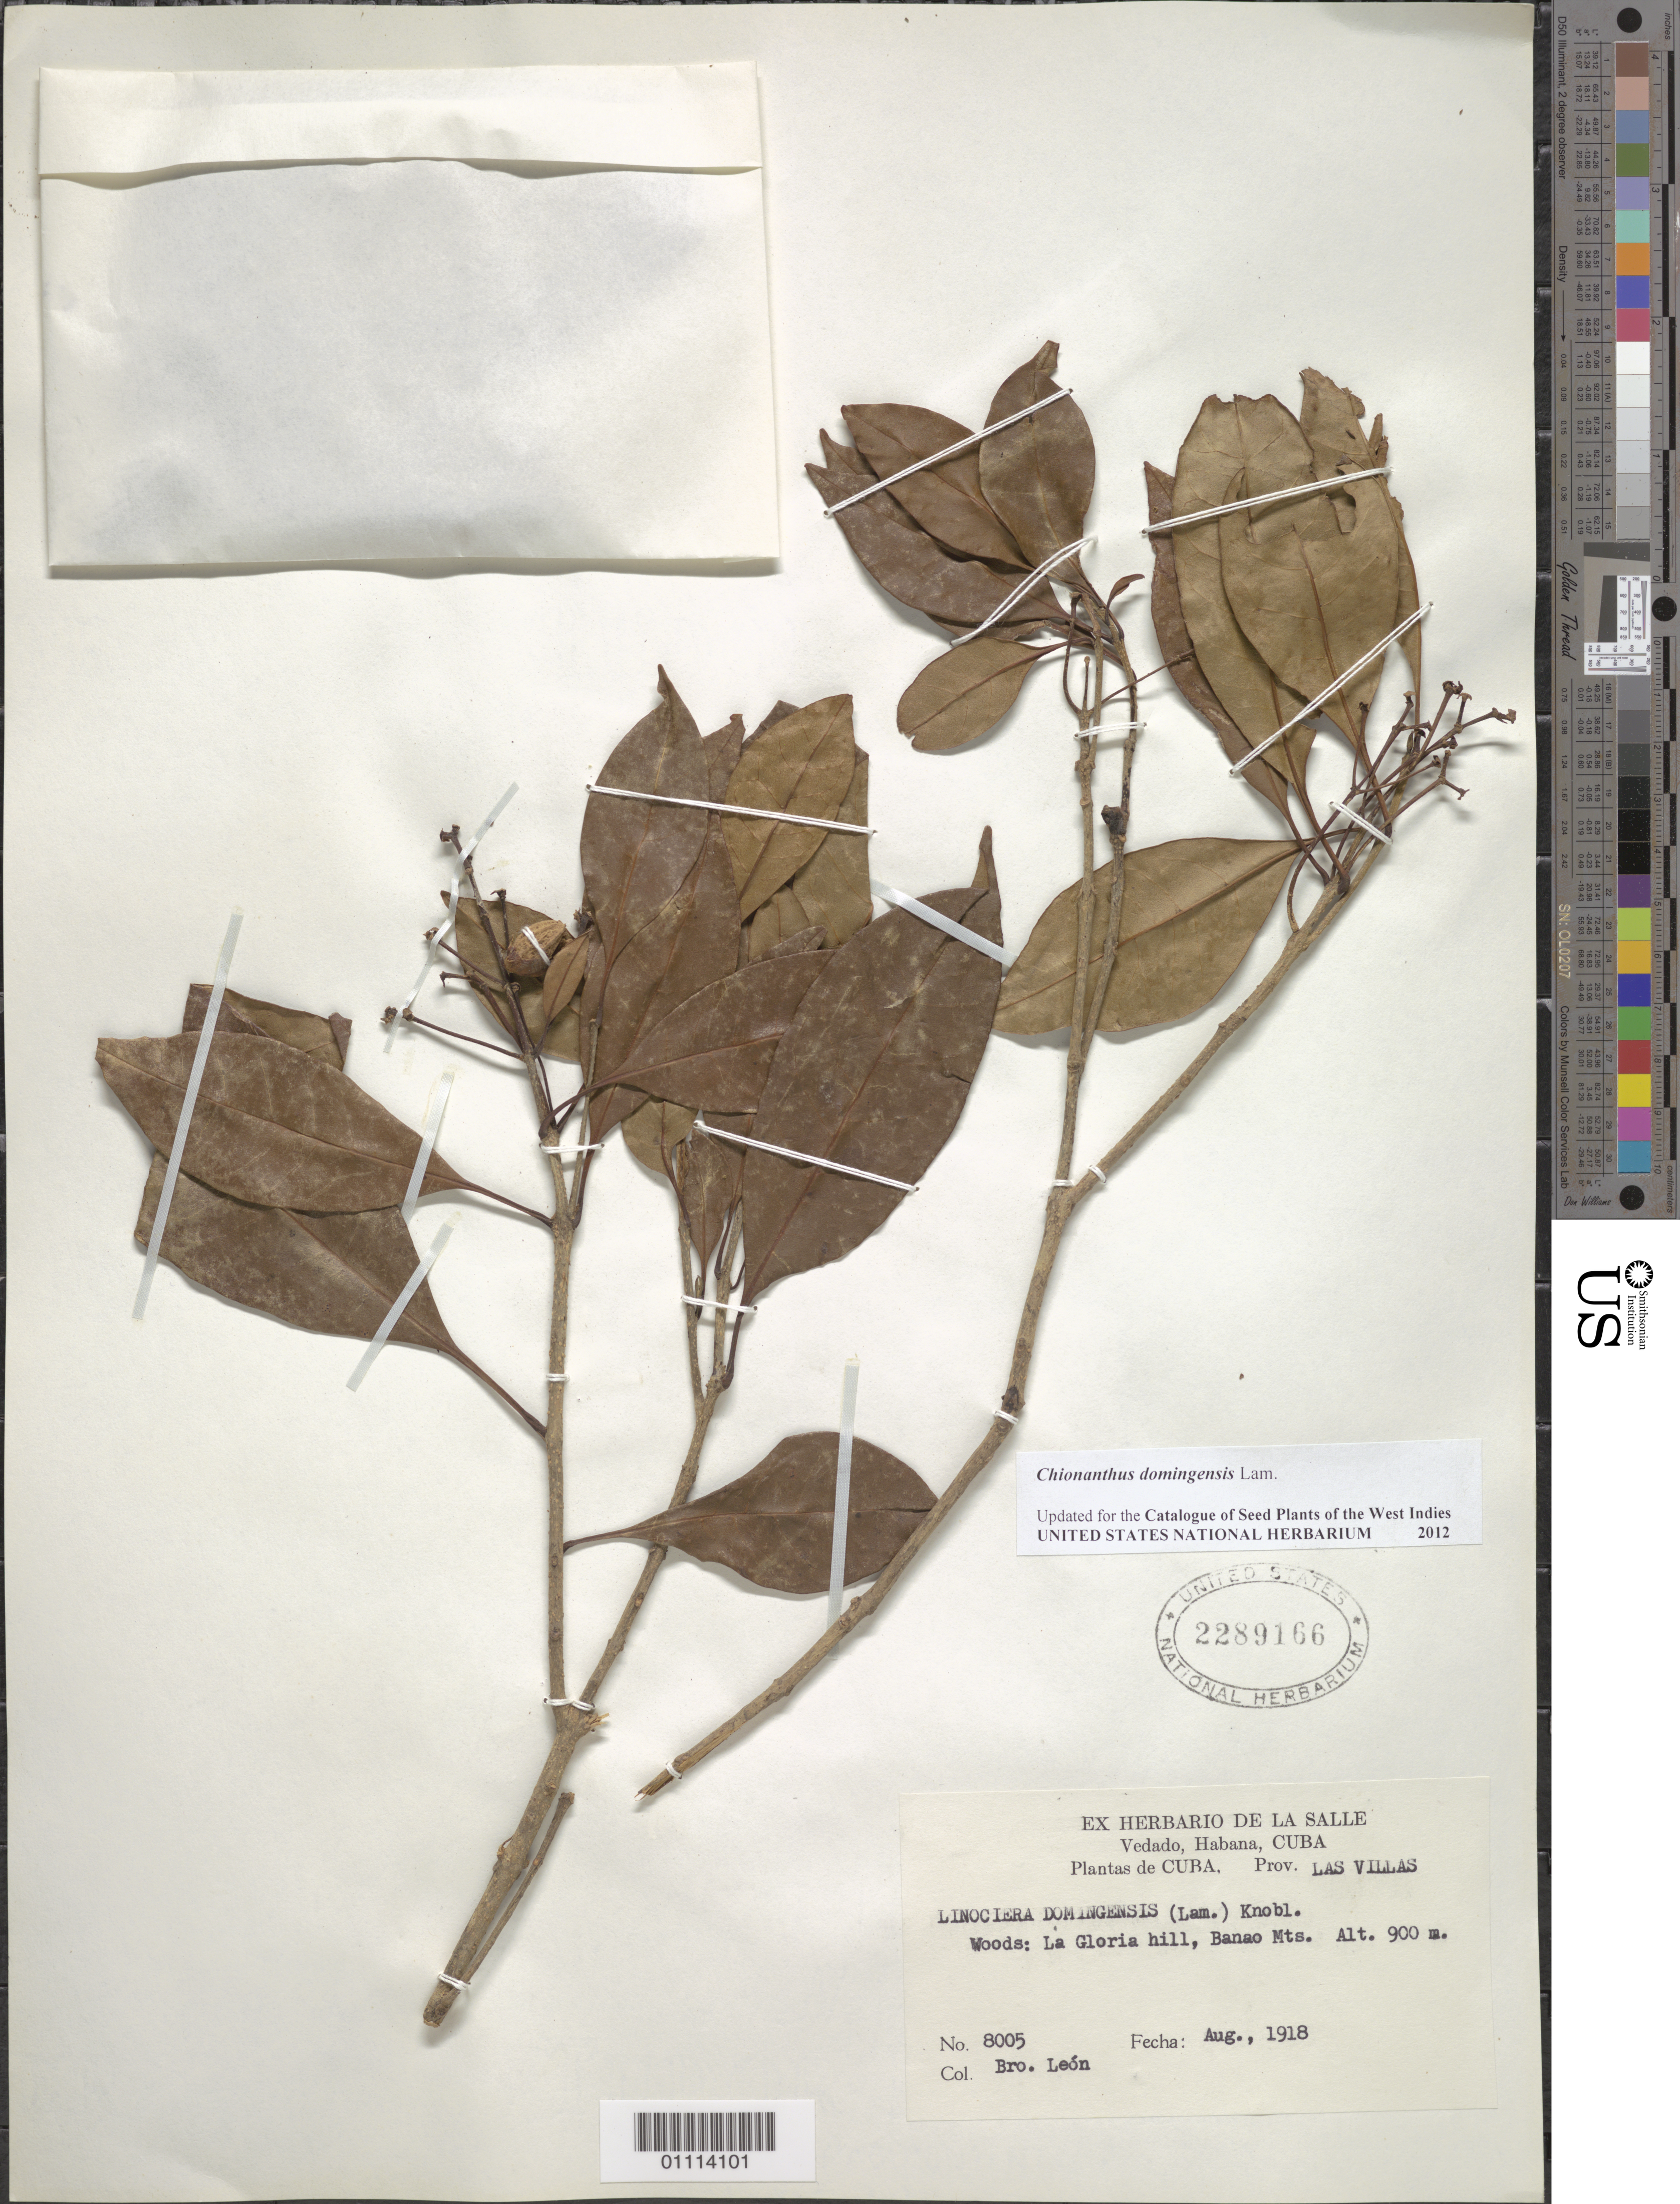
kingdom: Plantae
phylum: Tracheophyta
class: Magnoliopsida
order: Lamiales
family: Oleaceae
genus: Linociera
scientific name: Linociera domingensis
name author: (Lam.) Knobl.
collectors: Bro. León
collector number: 8005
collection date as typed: Aug 1918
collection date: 1918-08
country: Cuba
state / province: Sancti Spiritus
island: Cuba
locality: Woods: La Gloria hill, Banao Mts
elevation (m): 900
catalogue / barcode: US 2289166